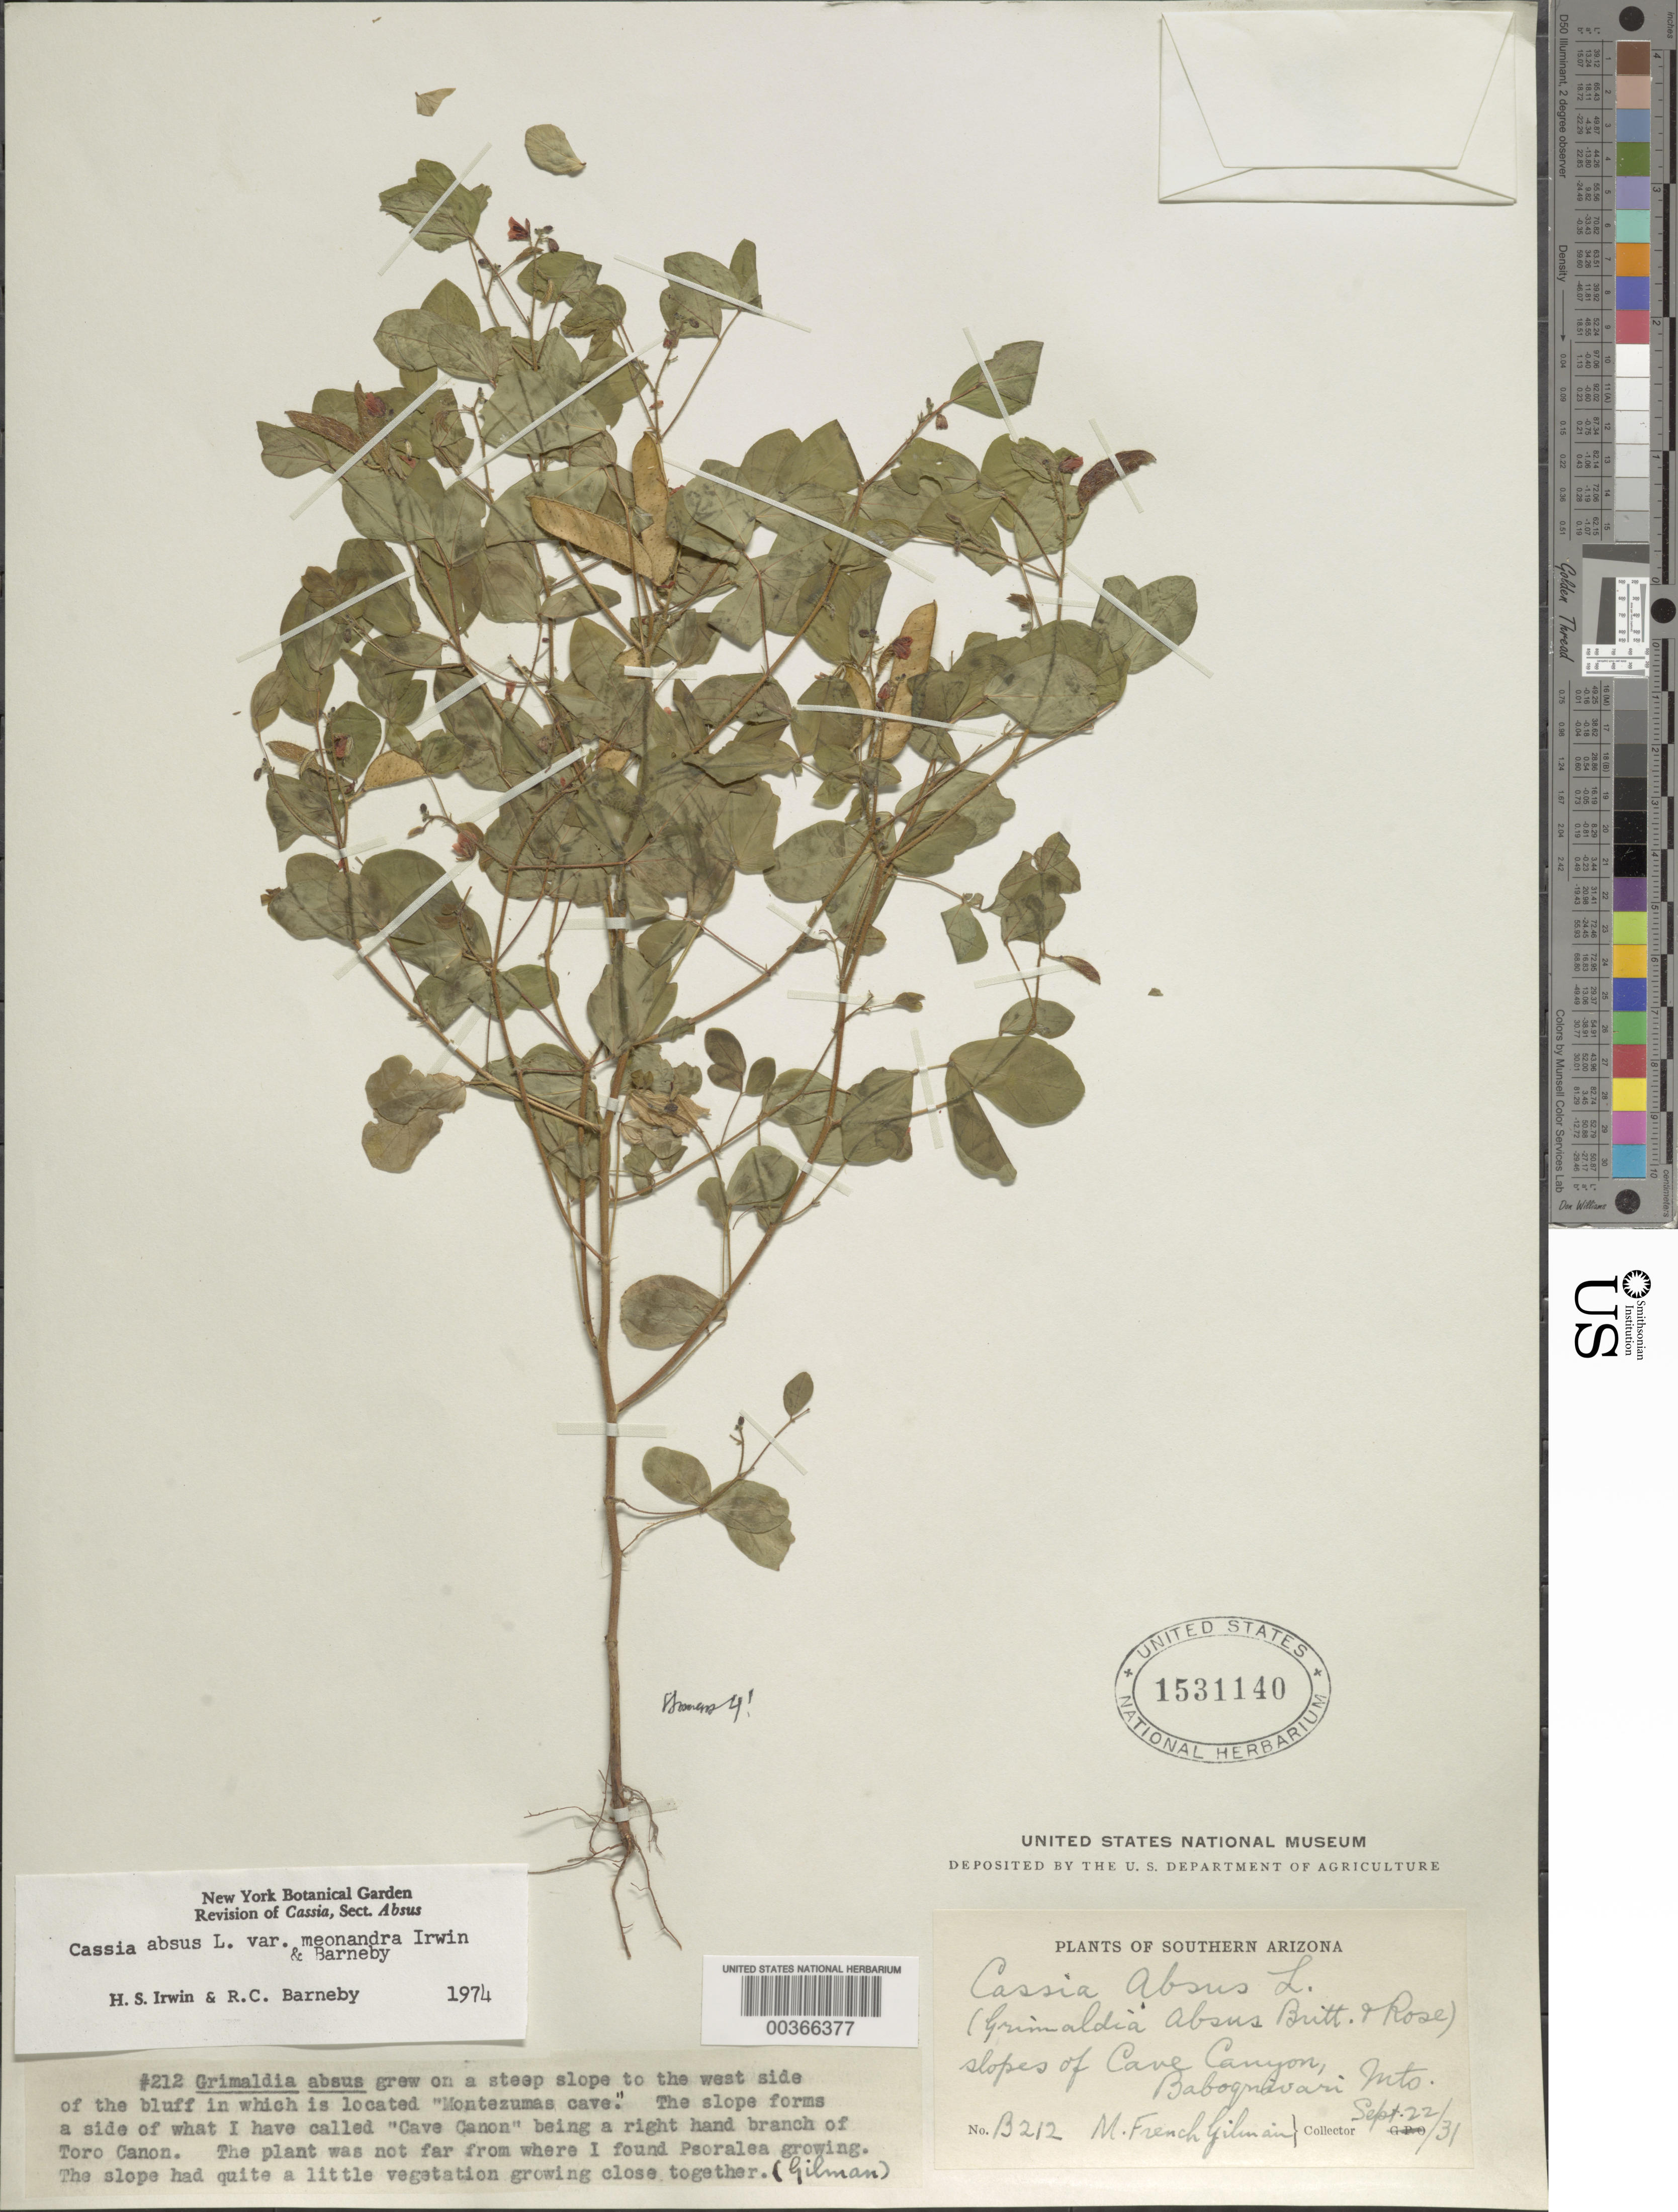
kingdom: Plantae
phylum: Tracheophyta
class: Magnoliopsida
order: Fabales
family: Fabaceae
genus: Chamaecrista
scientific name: Chamaecrista absus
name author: (L.) H.S. Irwin & Barneby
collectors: M. F. Gilman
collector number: B212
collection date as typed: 22 Sep 1931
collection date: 1931-09-22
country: United States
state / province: Arizona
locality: Slopes of cave canyon, babognovari park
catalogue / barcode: US 1531140